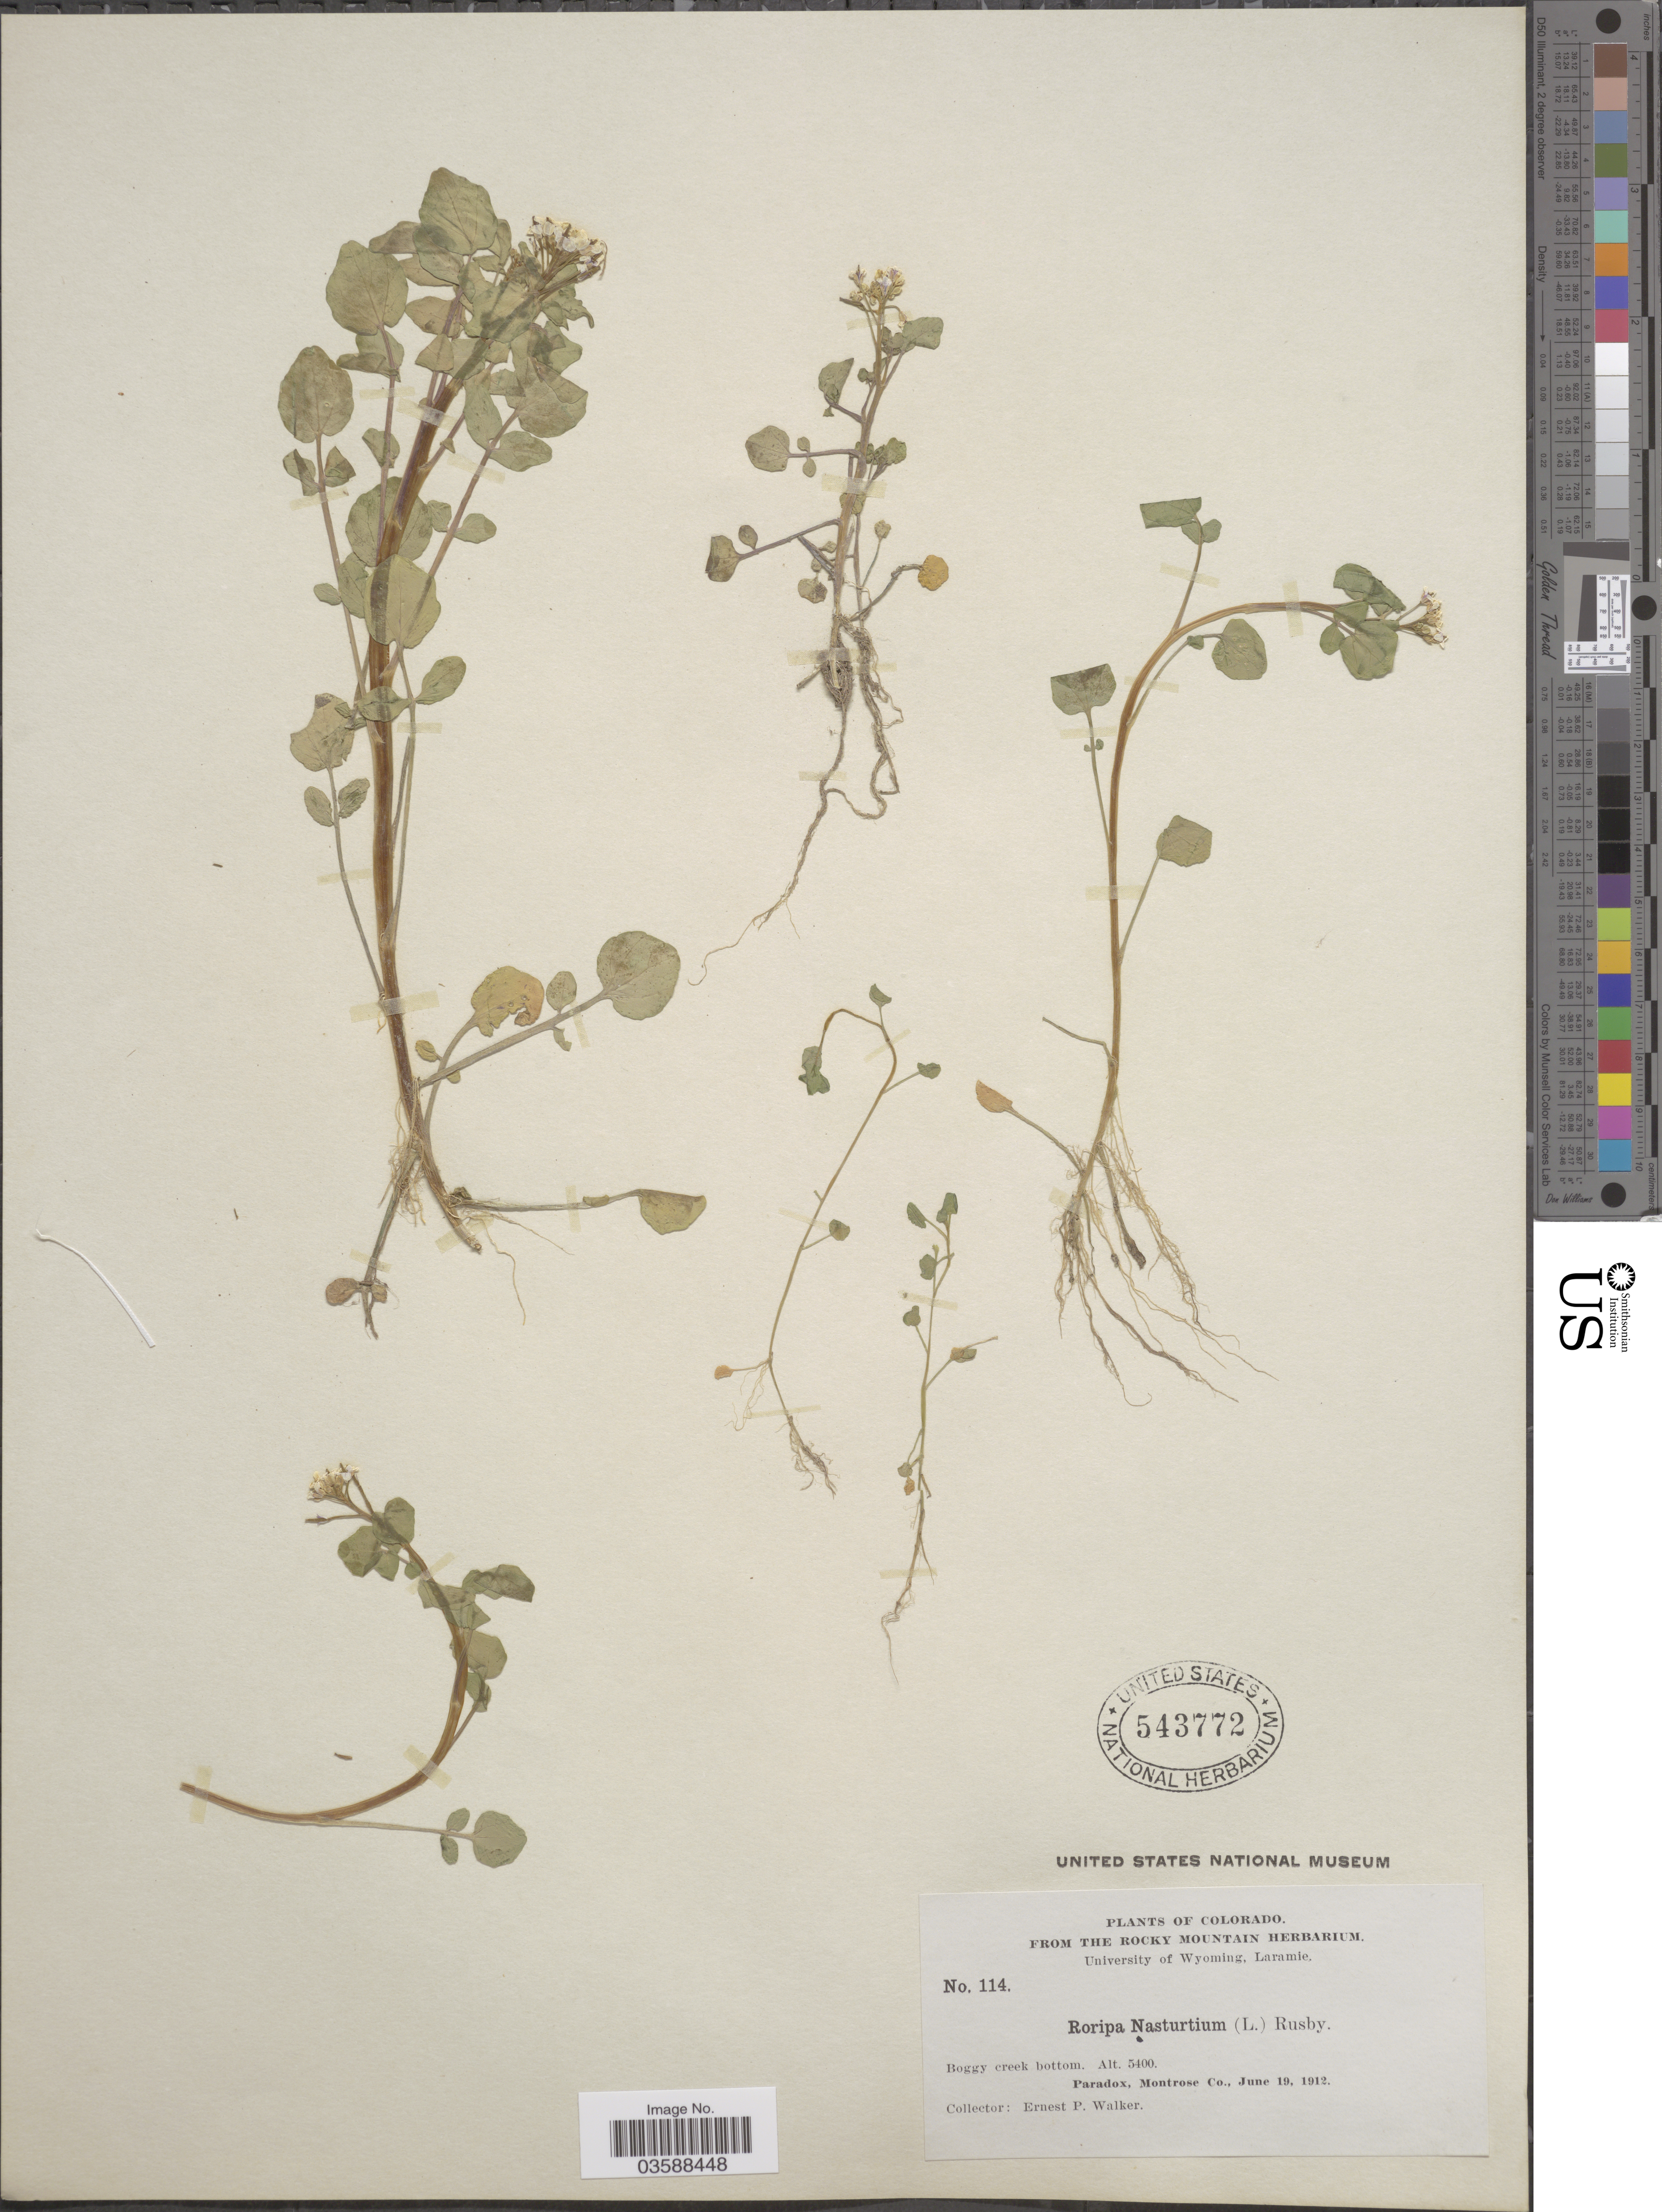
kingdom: Plantae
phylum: Tracheophyta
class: Magnoliopsida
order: Brassicales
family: Brassicaceae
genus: Nasturtium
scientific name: Nasturtium officinale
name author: R. Br.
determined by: Strong, M. T., (US), Smithsonian Institution - National Museum of Natural History (UNITED STATES)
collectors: E. P. Walker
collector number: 114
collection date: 1912-06-19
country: United States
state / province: Colorado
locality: Boggy creek bottom, Paradox, Montrose Co.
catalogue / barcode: US 543772